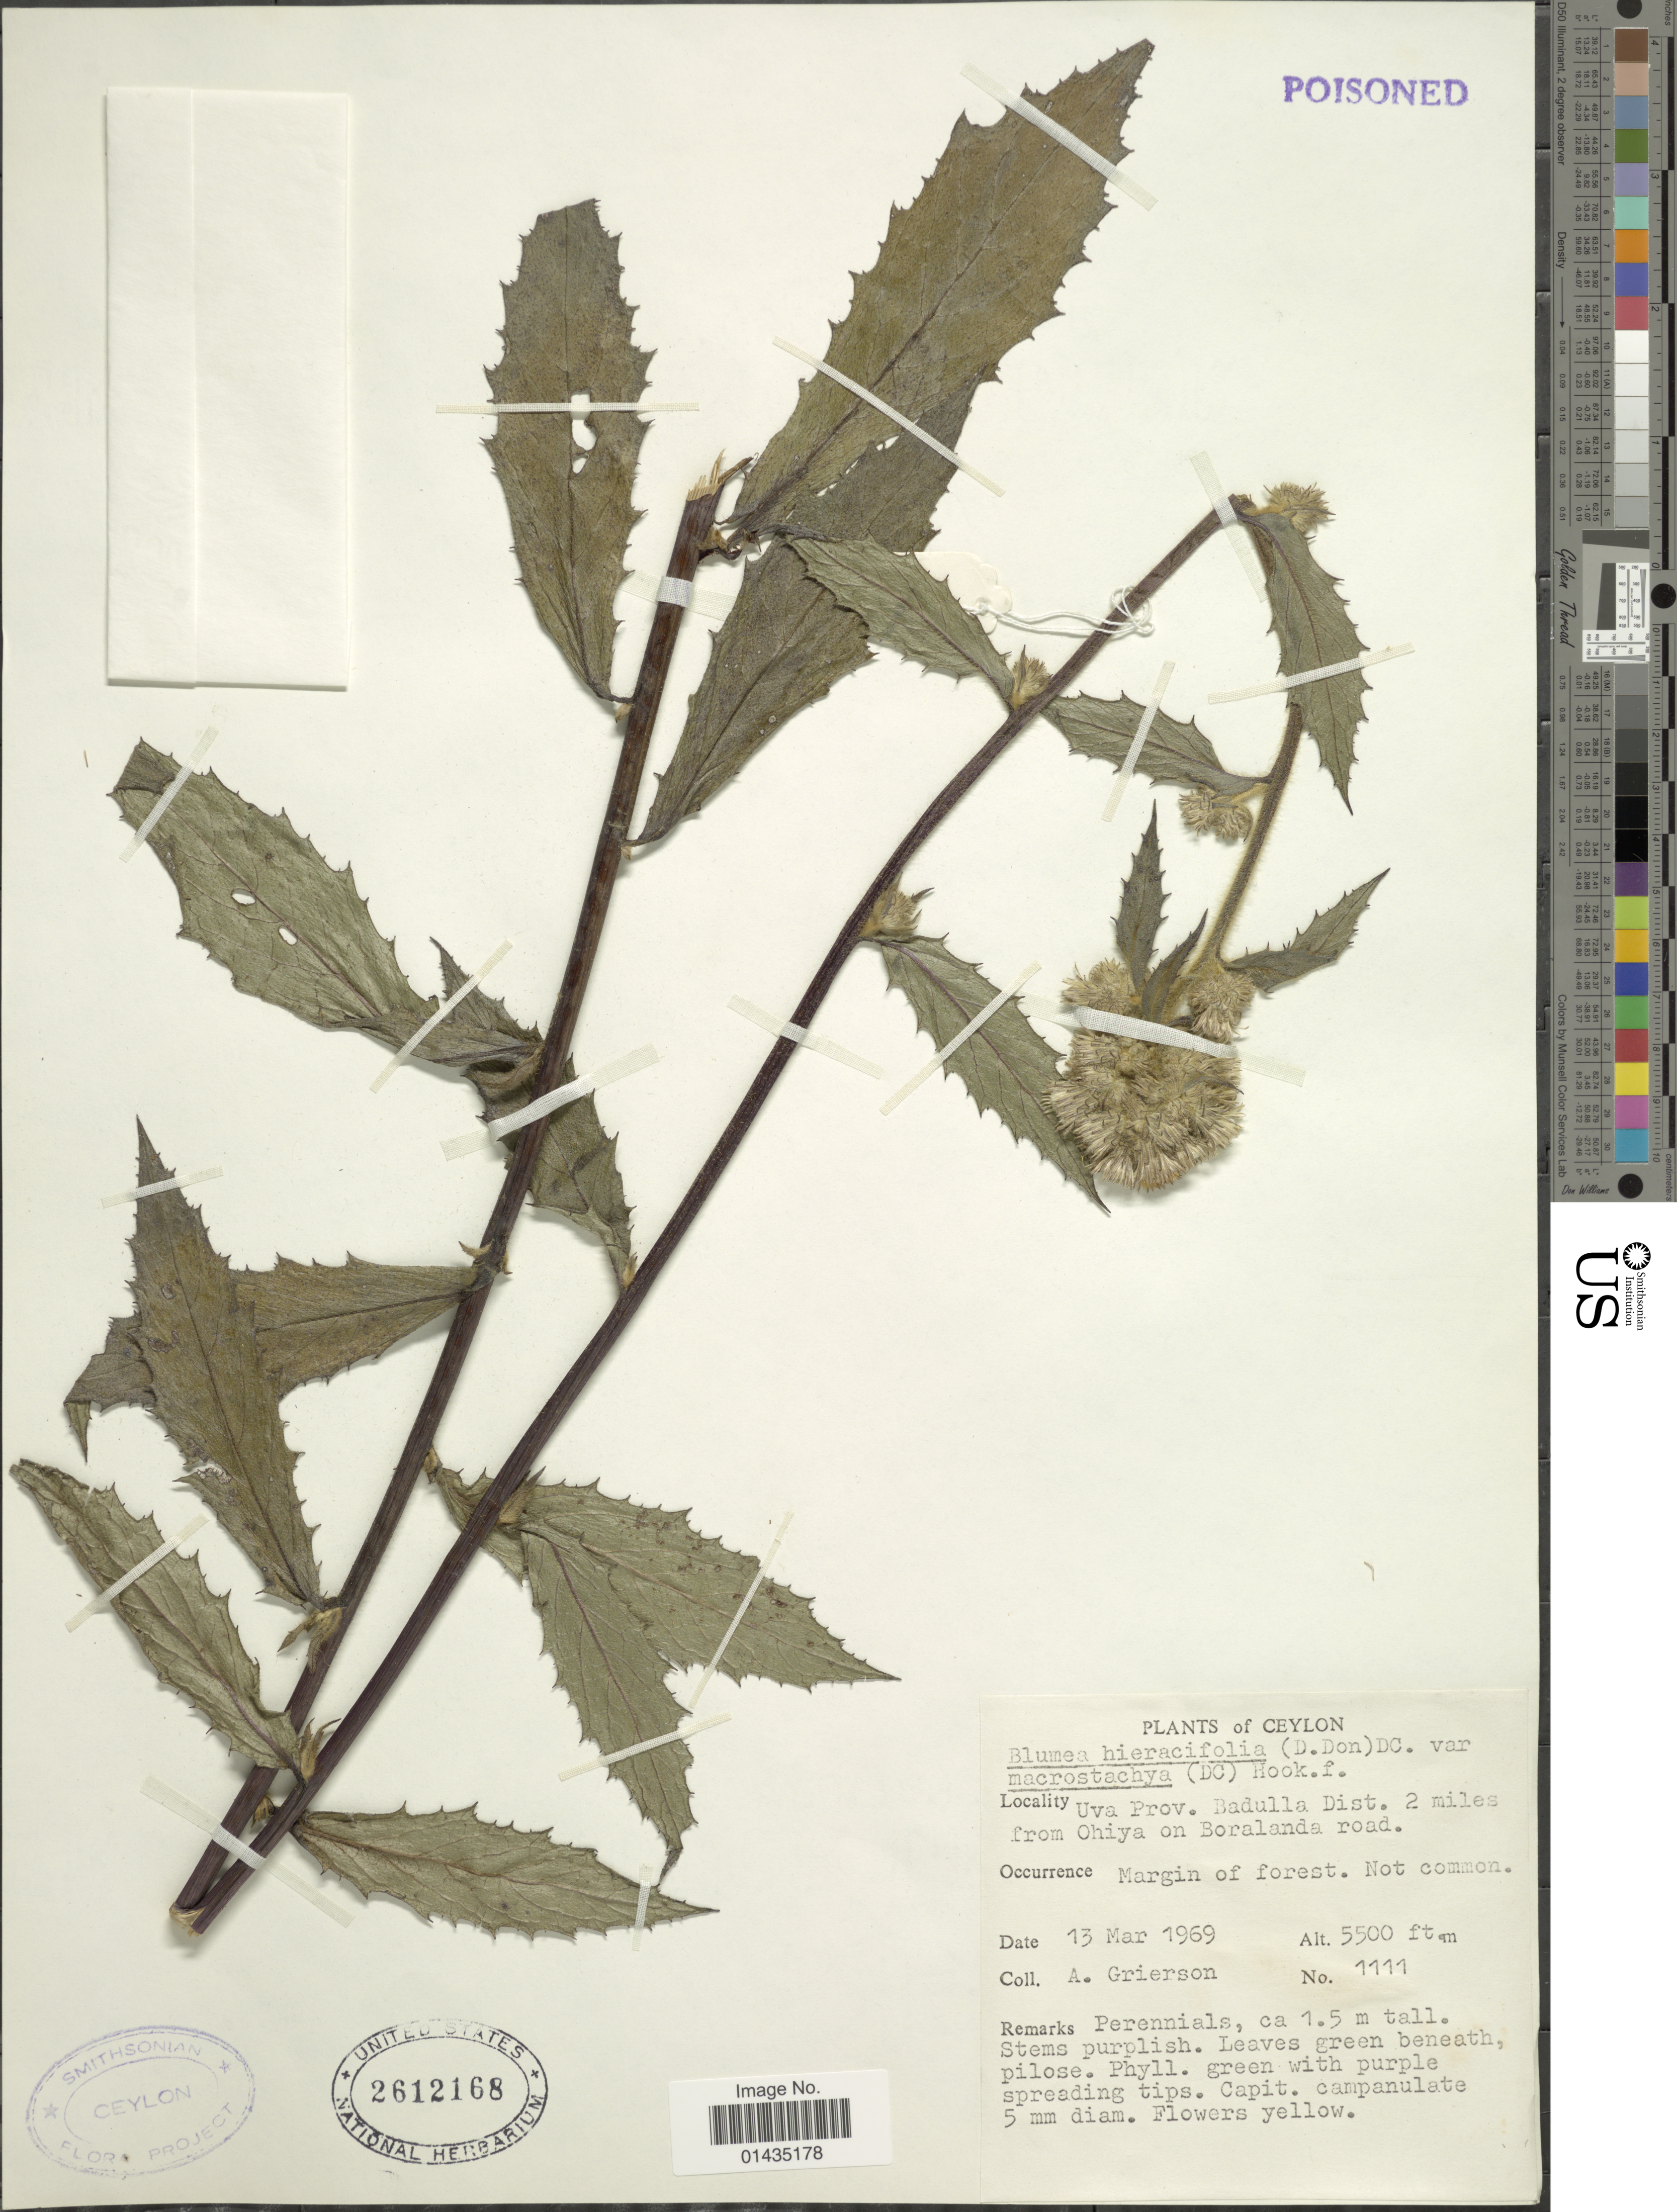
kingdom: Plantae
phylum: Tracheophyta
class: Magnoliopsida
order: Asterales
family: Asteraceae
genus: Blumea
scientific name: Blumea hieraciifolia var. macrostachya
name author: (DC.) Hook. f.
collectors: A. Grierson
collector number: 1111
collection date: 1969-03-13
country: Sri Lanka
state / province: Uva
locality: Ceylon, Badulla Dist. 2 miles from Ohiya on Boralanda road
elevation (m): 1676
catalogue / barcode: US 2612168